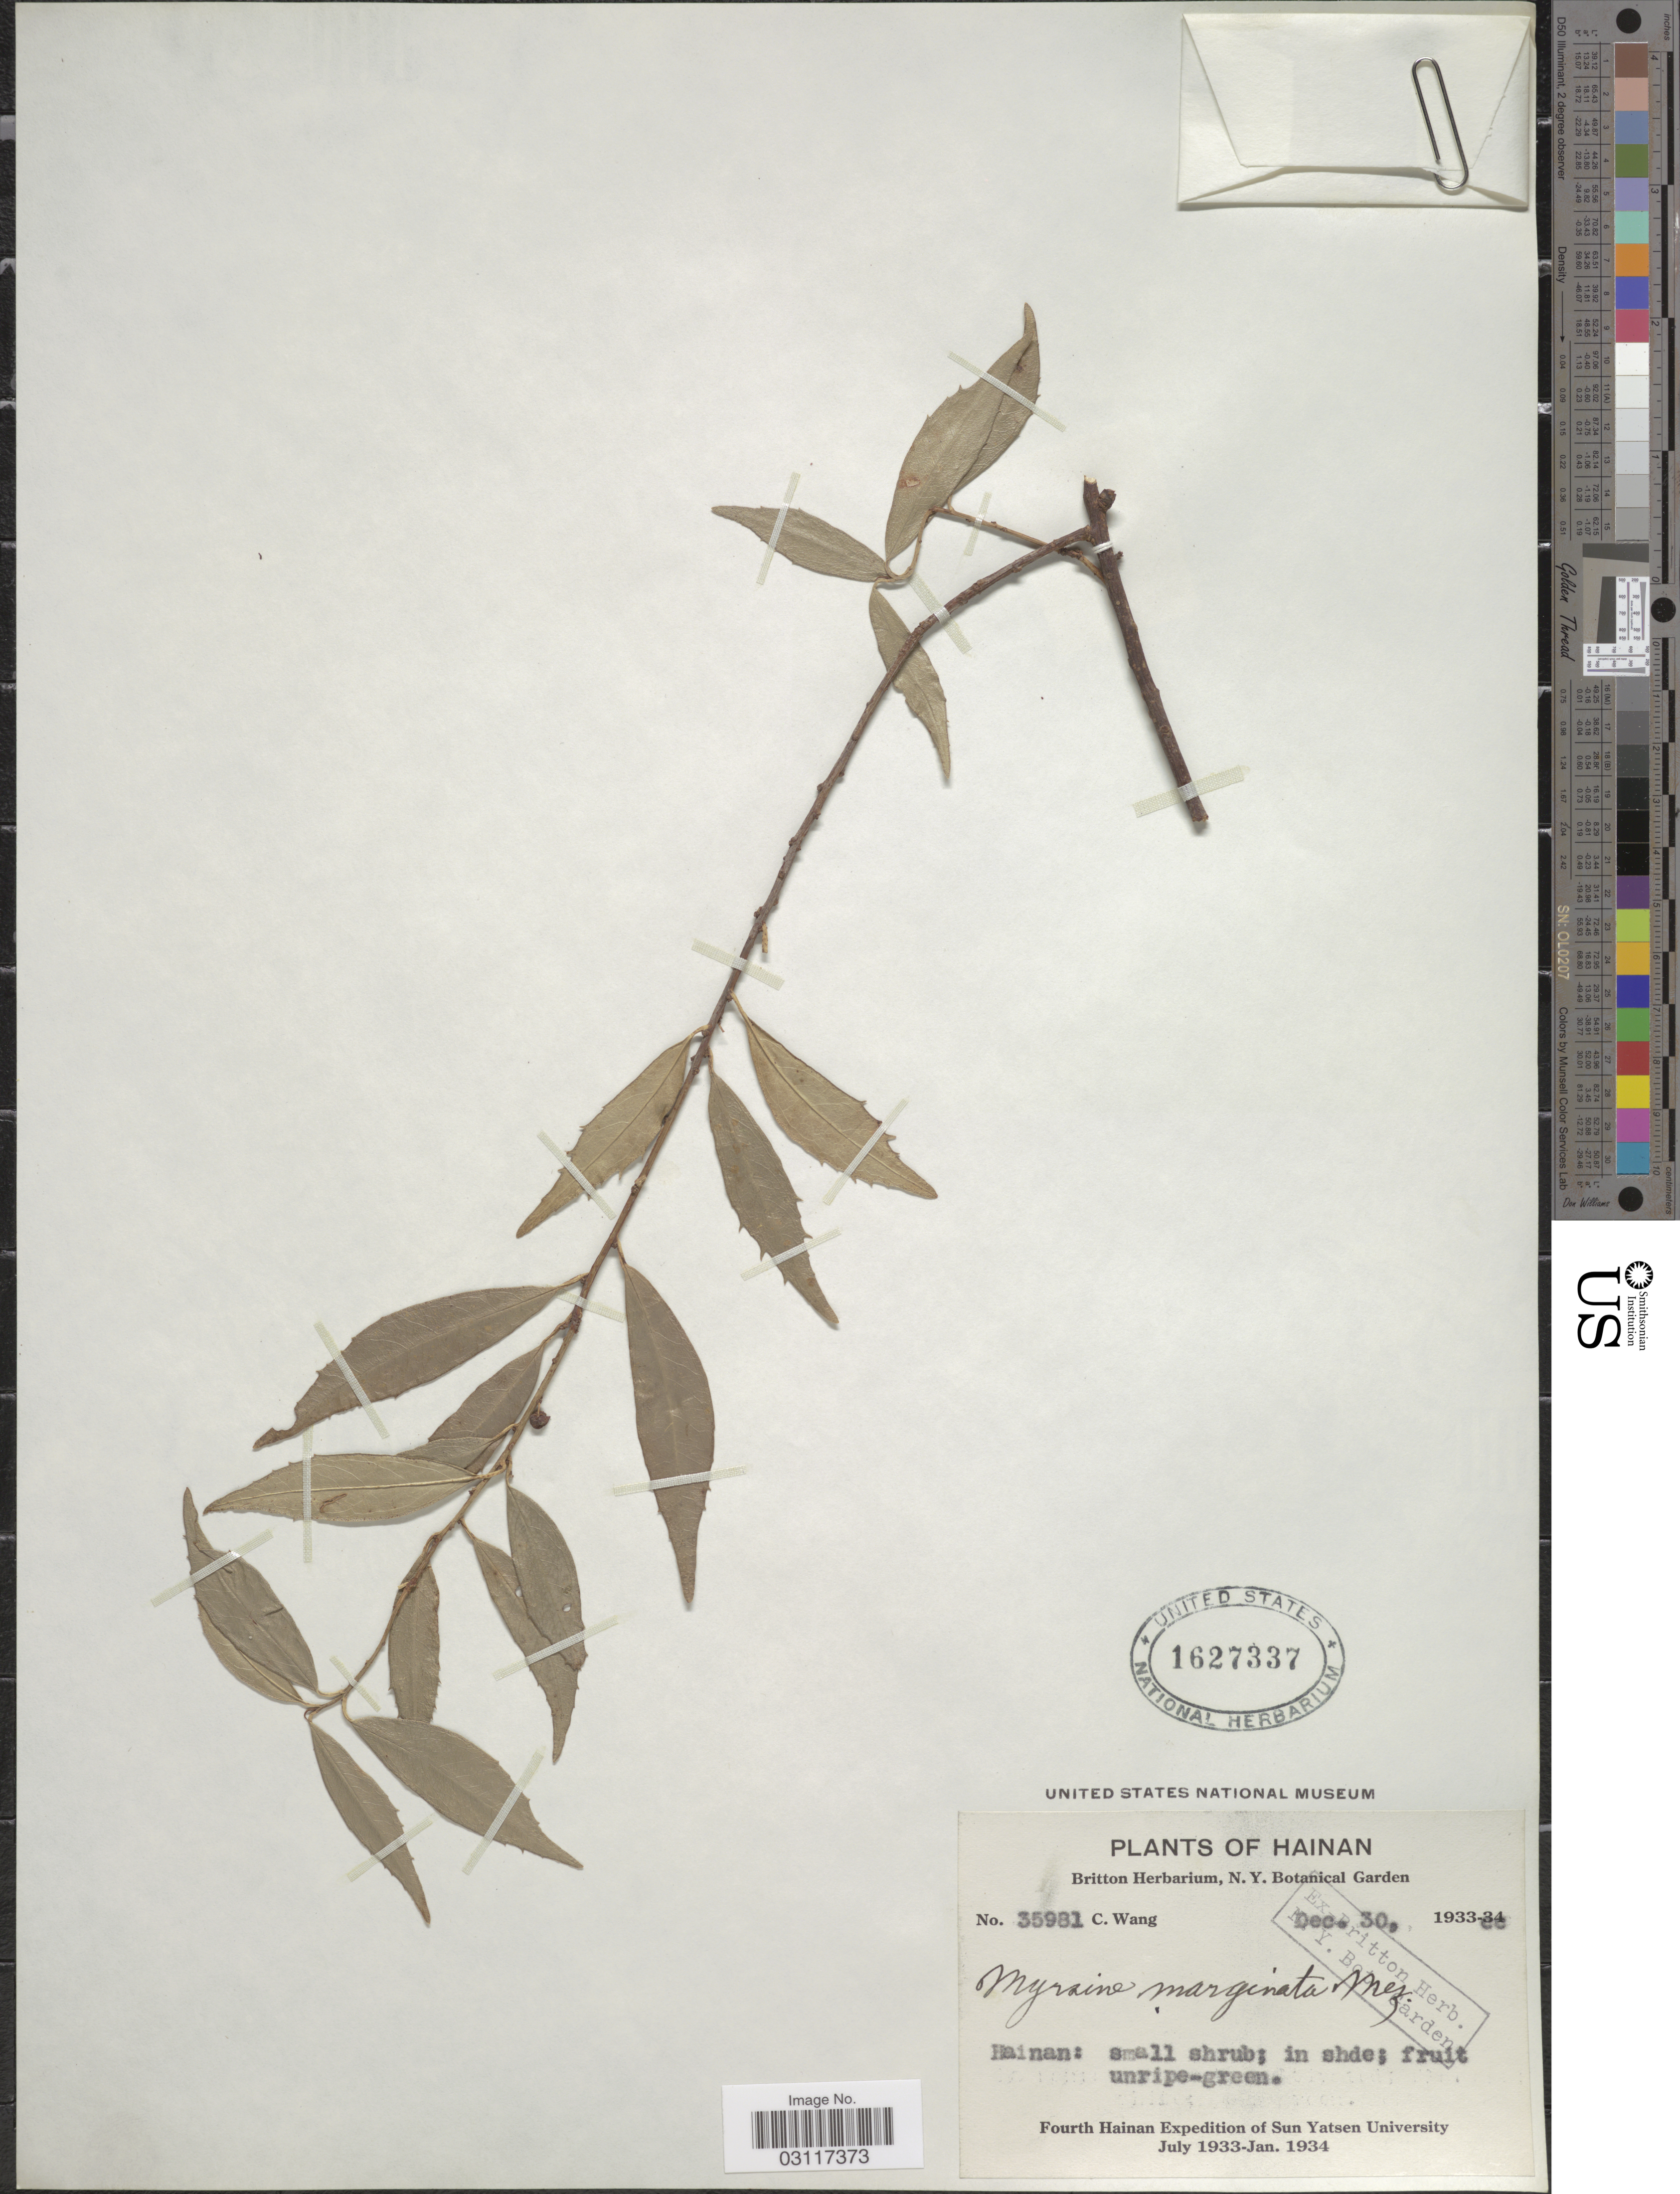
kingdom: Plantae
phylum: Tracheophyta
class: Magnoliopsida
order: Ericales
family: Primulaceae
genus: Myrsine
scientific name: Myrsine stolonifera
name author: (Koidzumi) E. Walker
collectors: C. Wang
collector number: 35981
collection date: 1933-12-30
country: China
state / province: Hainan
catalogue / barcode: US 1627337